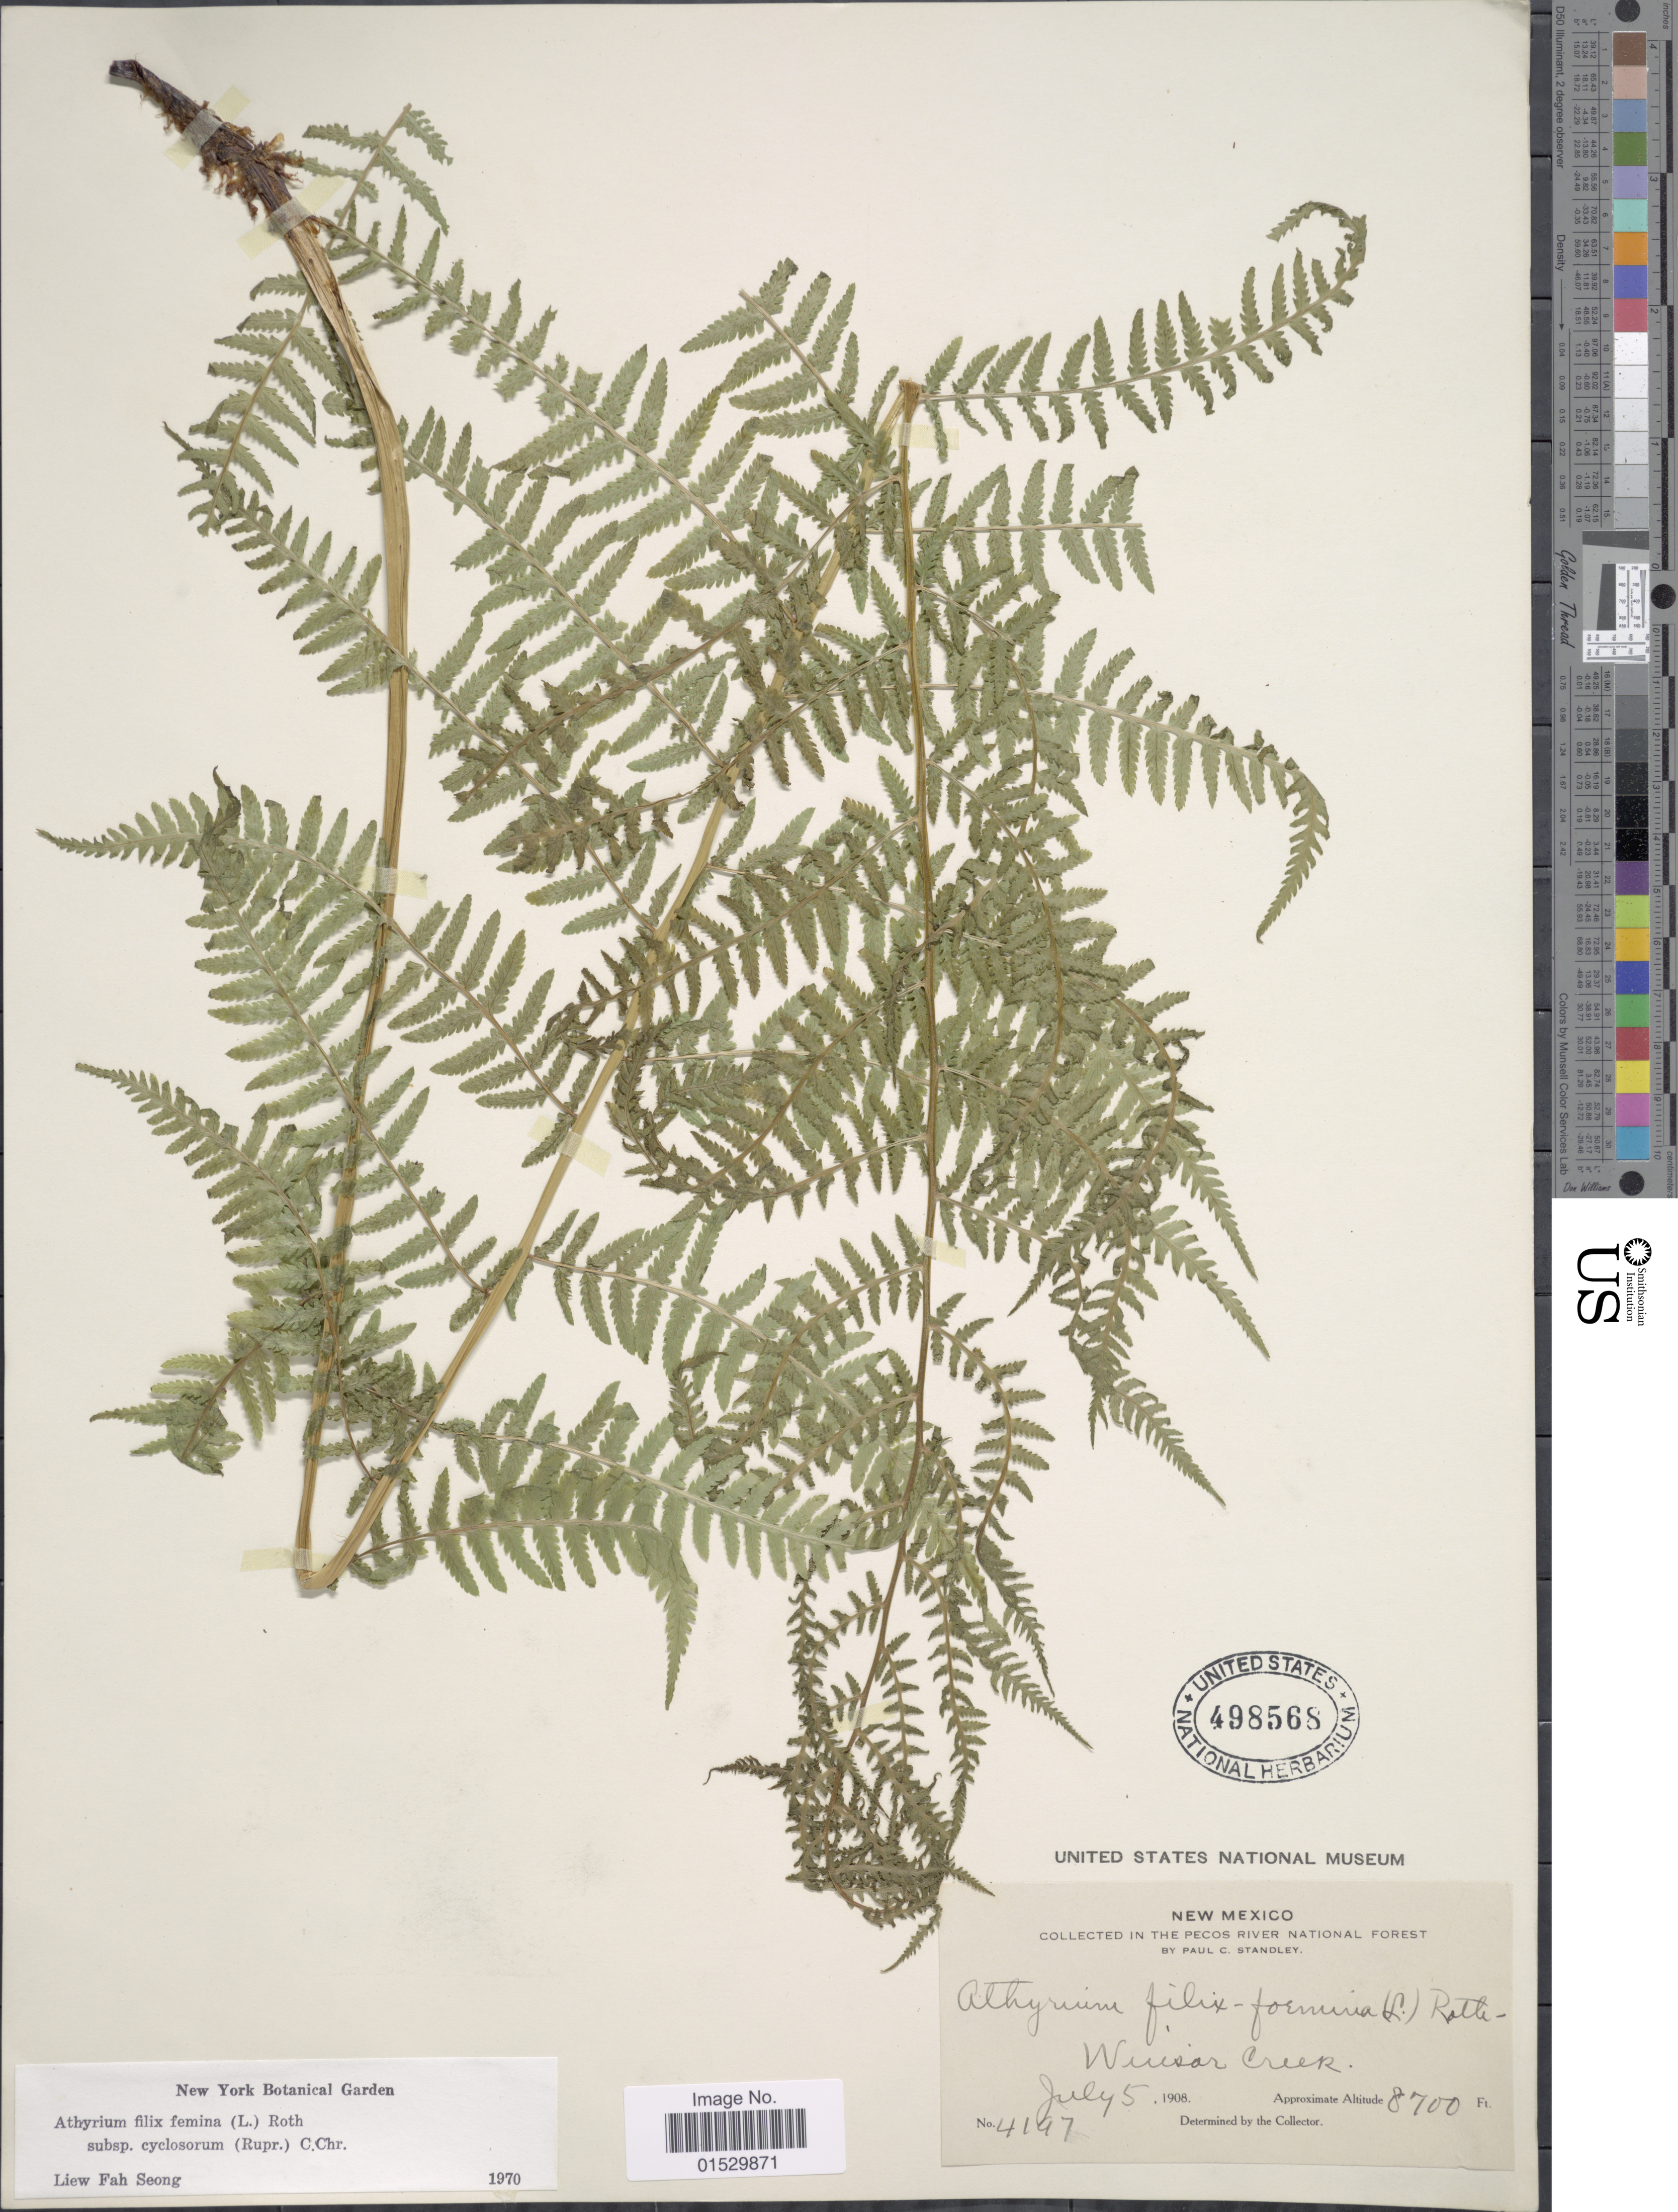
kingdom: Plantae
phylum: Tracheophyta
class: Polypodiopsida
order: Polypodiales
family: Athyriaceae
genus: Athyrium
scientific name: Athyrium filix-femina subsp. cyclosorum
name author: (Rupr.) C. Chr.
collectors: P. C. Standley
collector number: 4197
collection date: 1908-07-05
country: United States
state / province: New Mexico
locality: Pecos River National Forest, Wuisar Creek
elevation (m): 2652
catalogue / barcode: US 498568